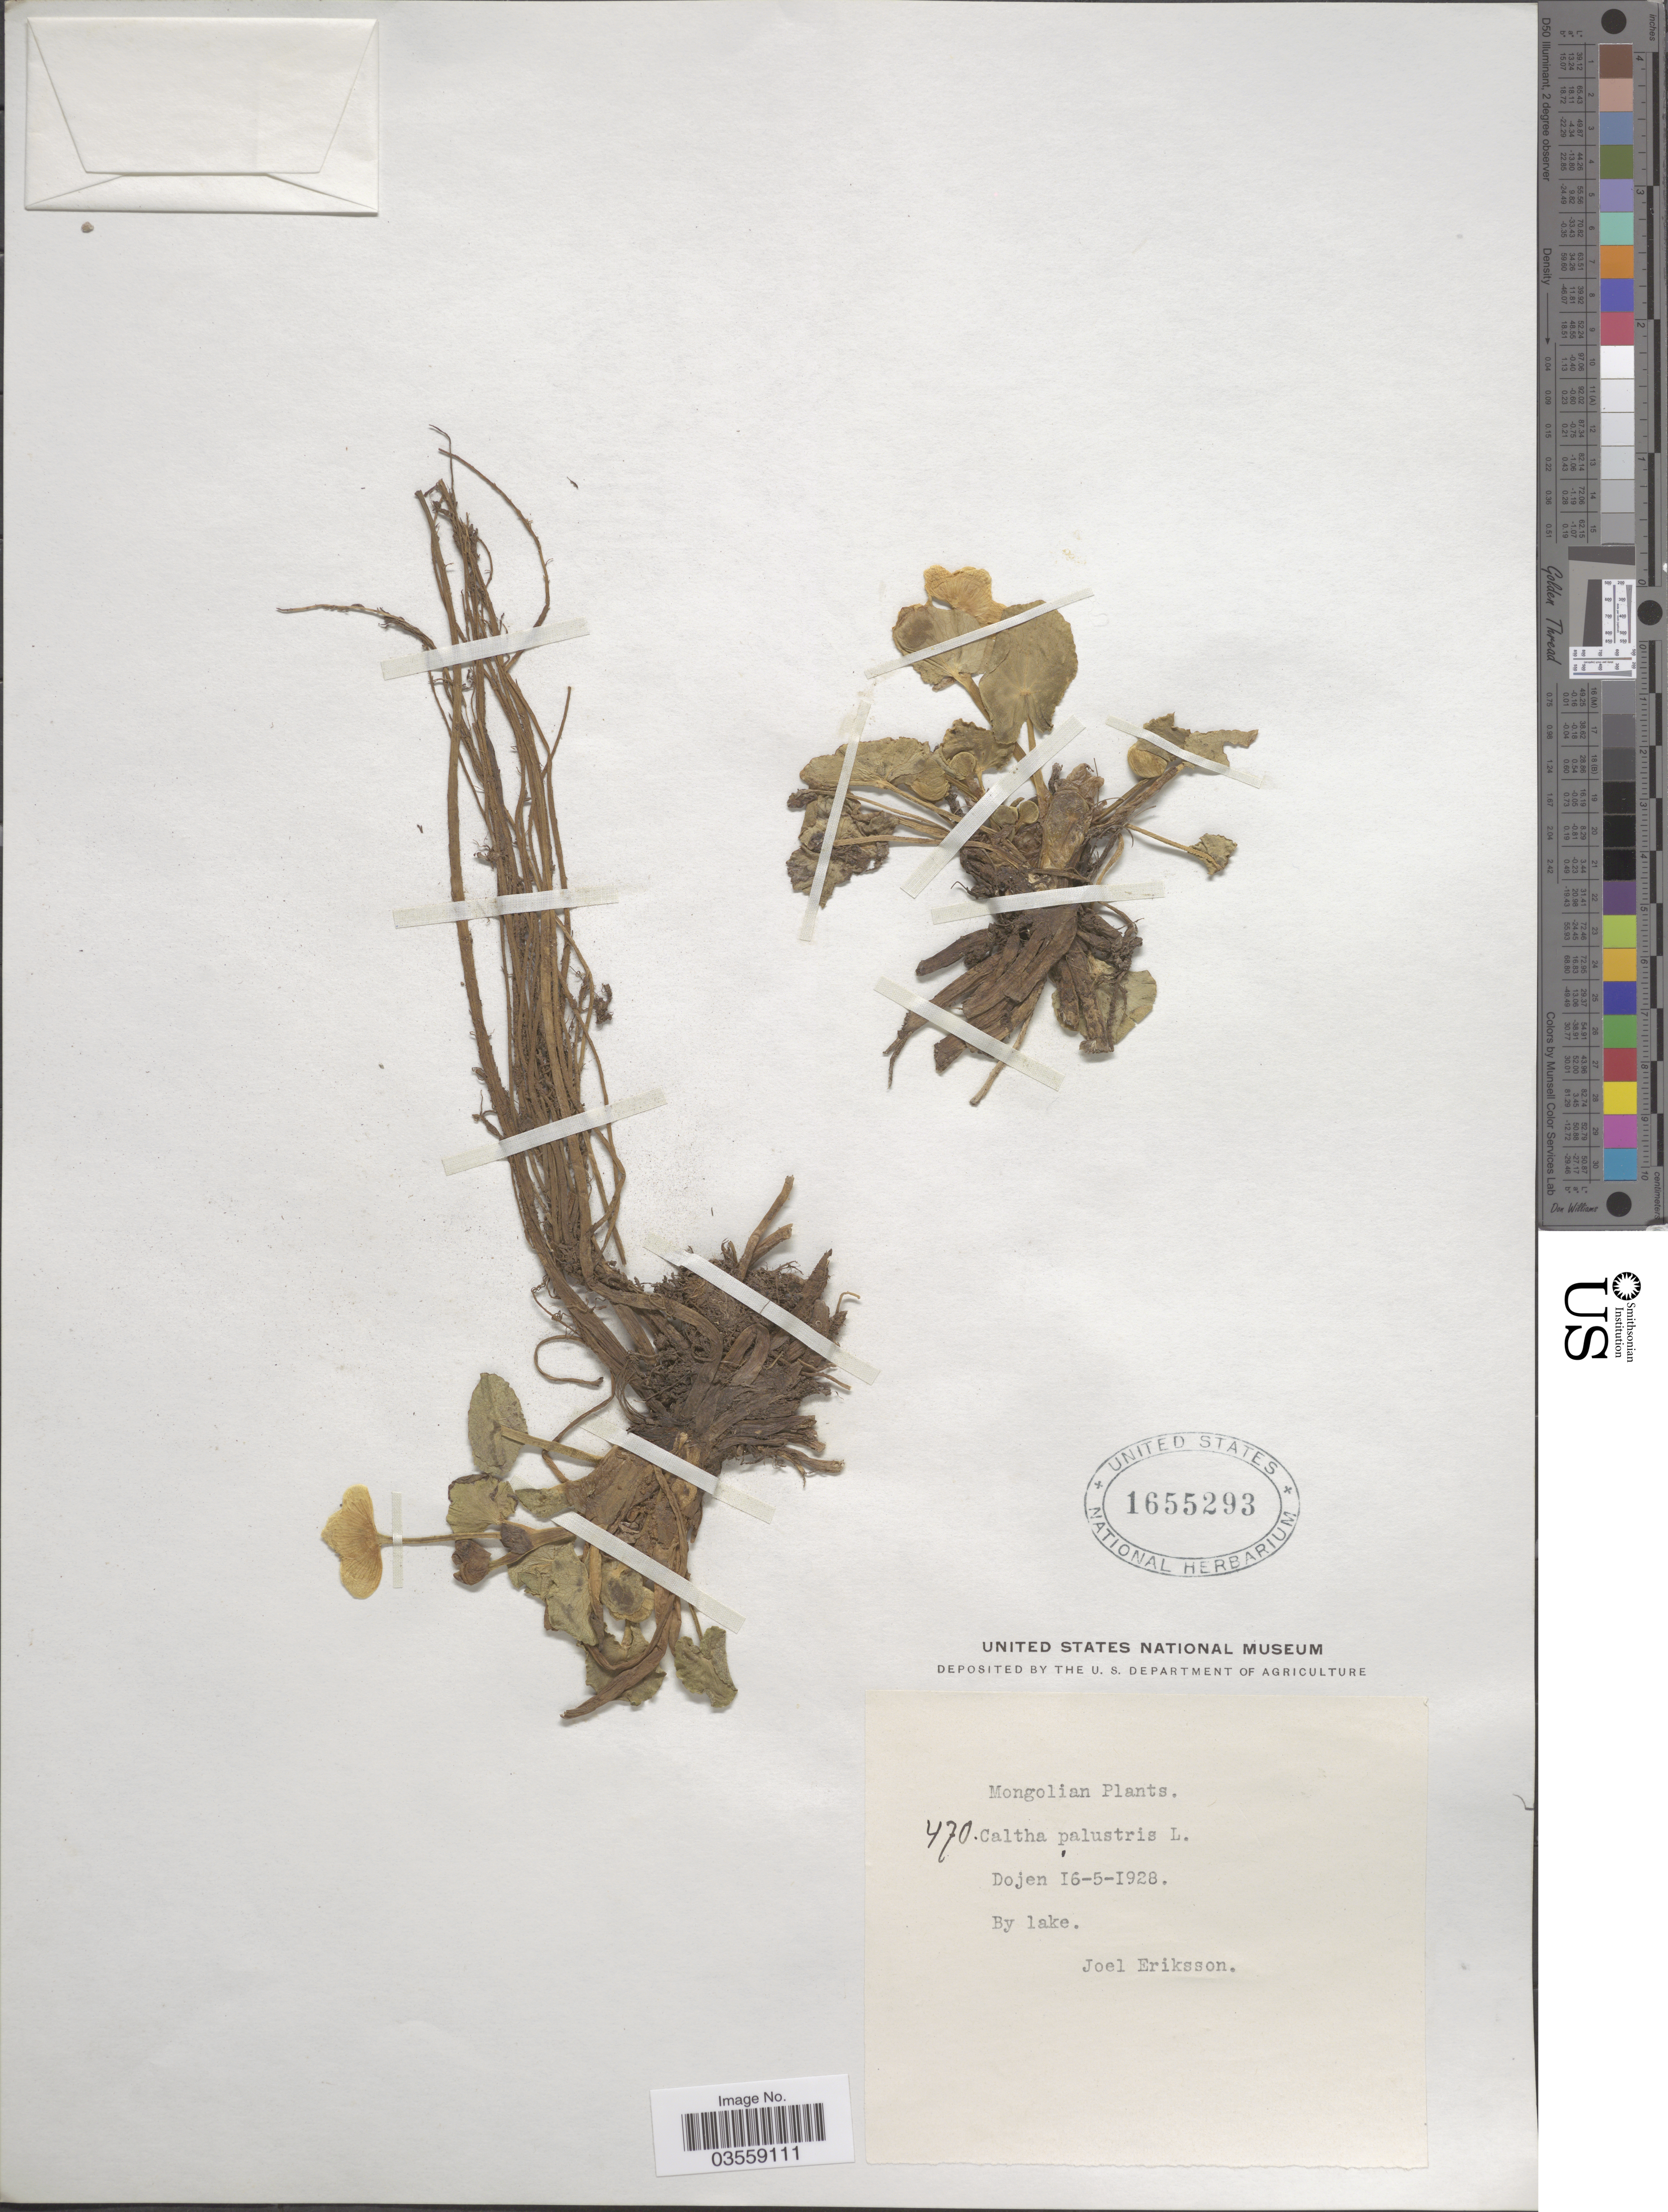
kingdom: Plantae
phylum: Tracheophyta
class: Magnoliopsida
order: Ranunculales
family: Ranunculaceae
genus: Caltha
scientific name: Caltha scaposa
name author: Hook. f. & Thoms.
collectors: J. Eriksson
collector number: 470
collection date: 1928-05-16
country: Mongolia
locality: Dojen, by lake.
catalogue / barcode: US 1655293